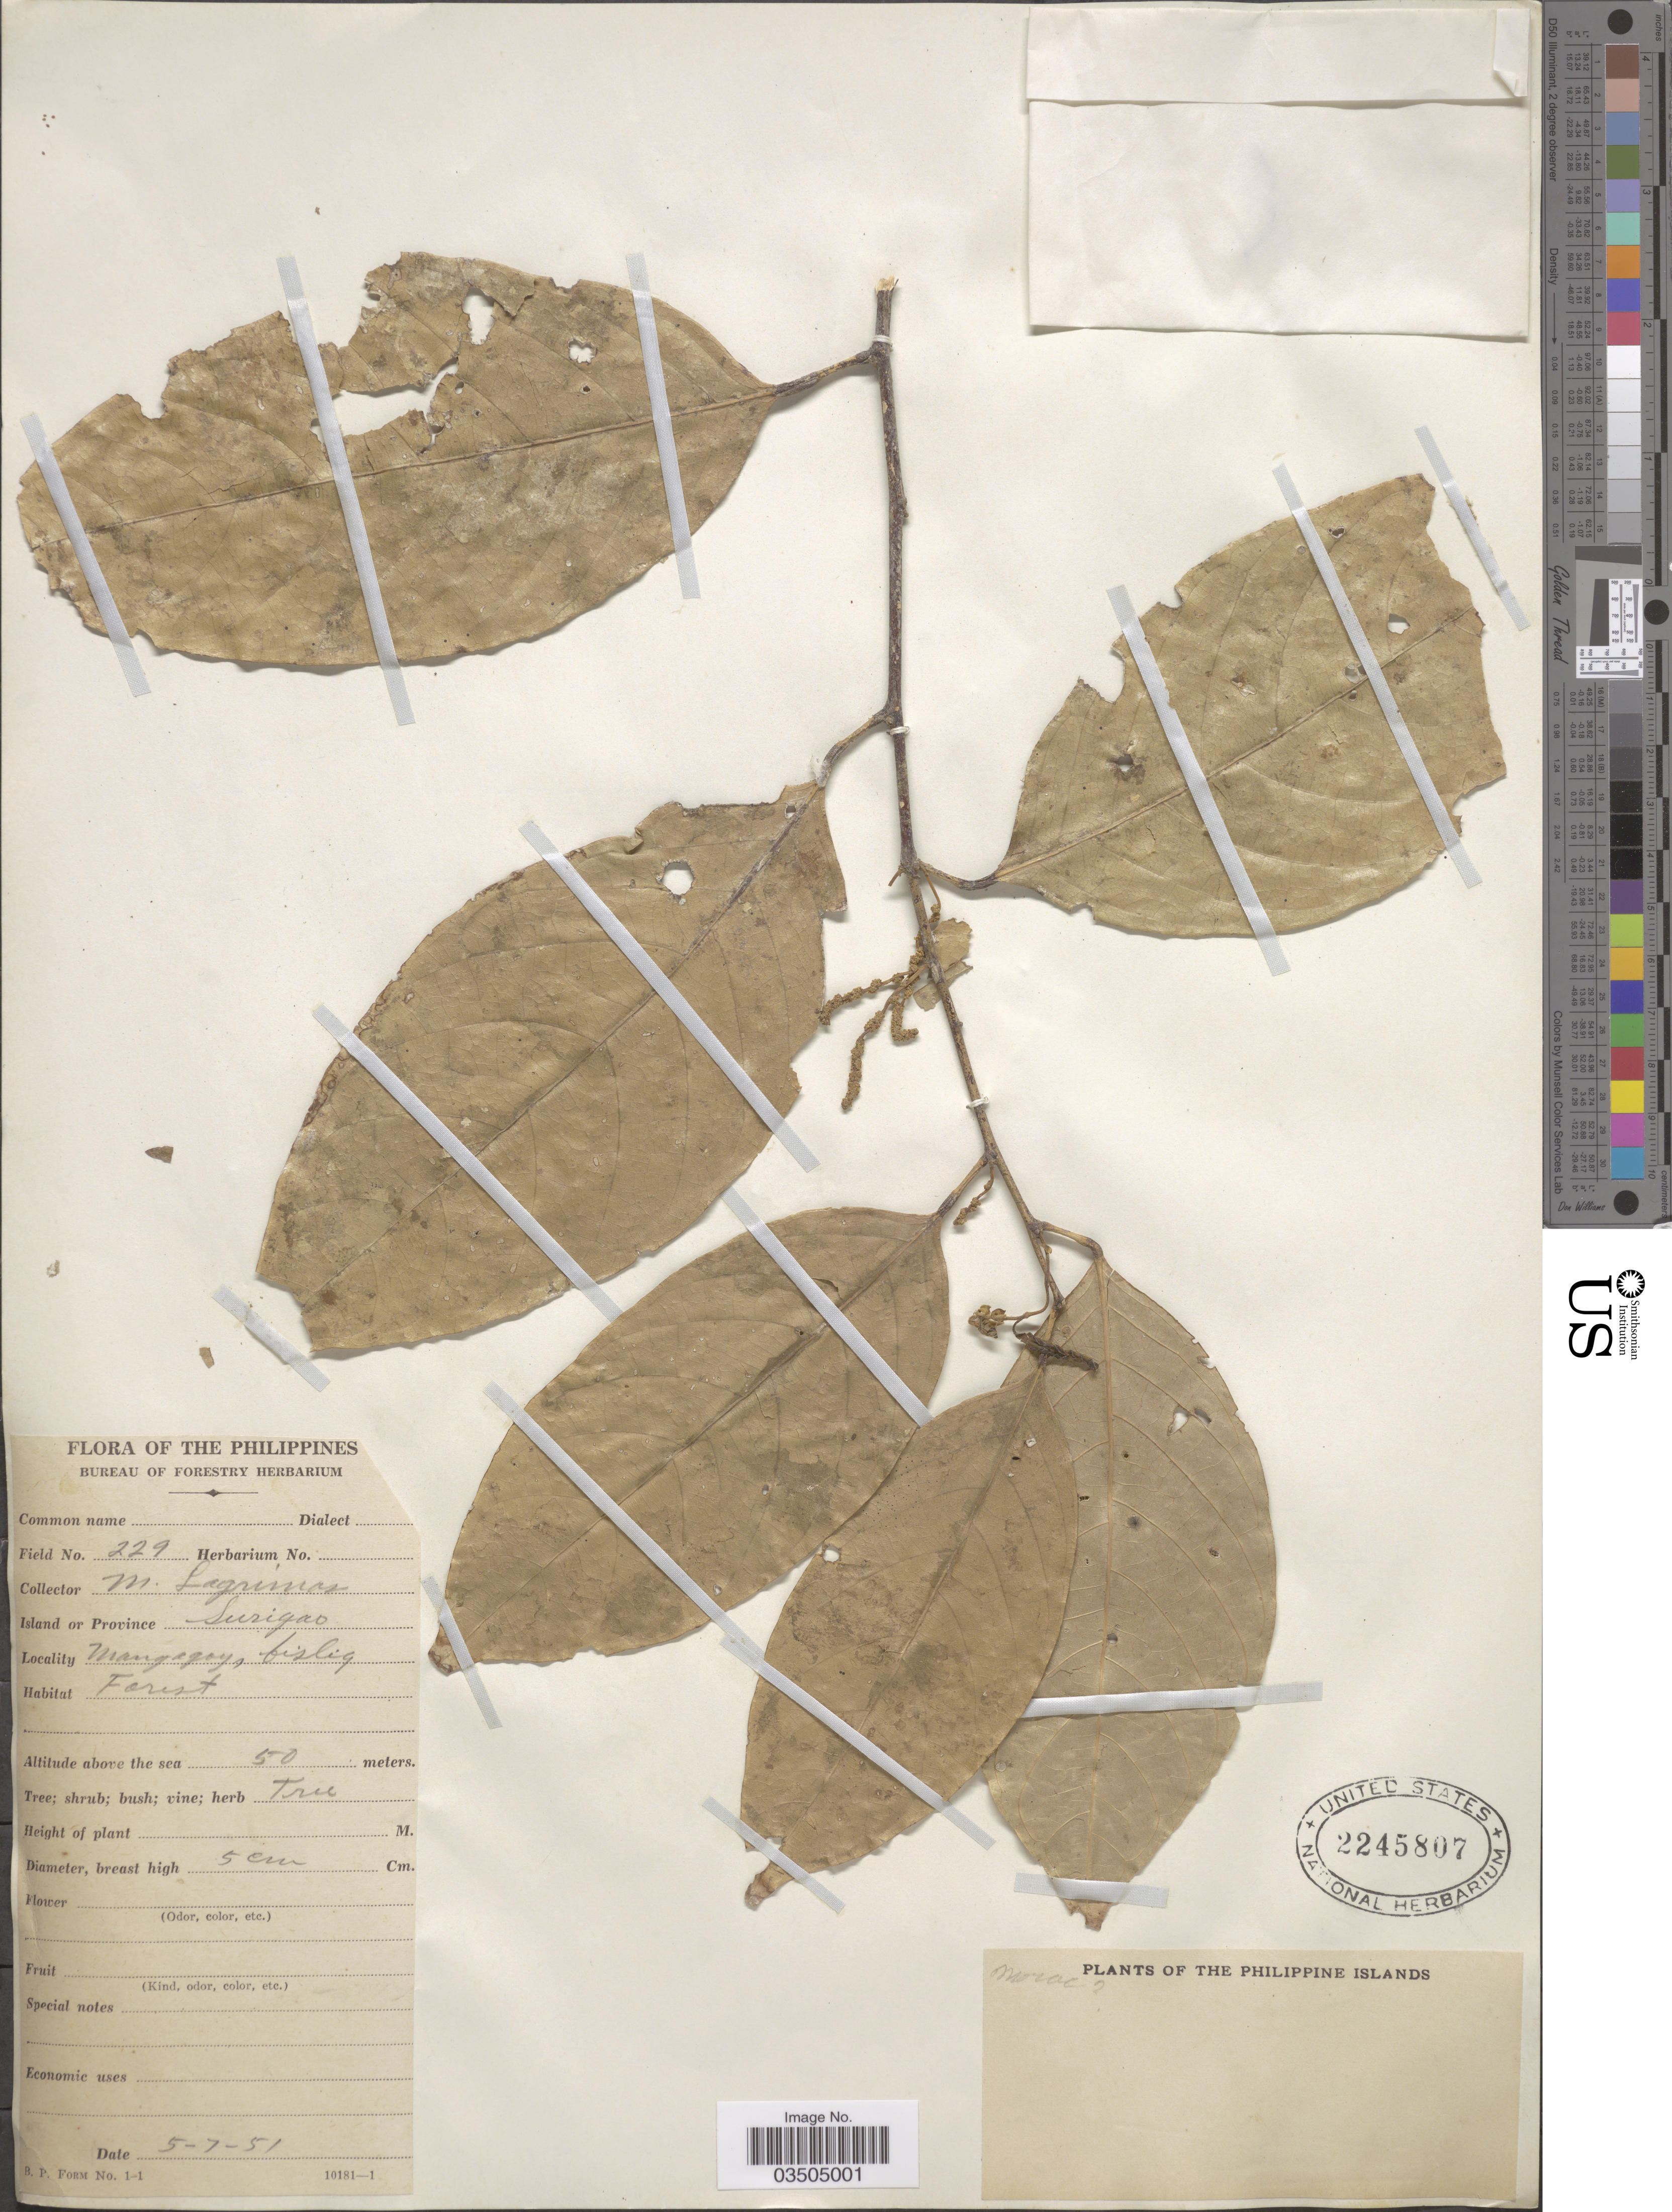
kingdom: Plantae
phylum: Tracheophyta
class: Magnoliopsida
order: Proteales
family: Proteaceae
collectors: M. Lagrimas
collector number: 229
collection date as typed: Transcribed d/m/y: 5/7/51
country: Philippines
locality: Island or Province Surigao. Mangagoy. !.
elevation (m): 50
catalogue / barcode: US 2245807